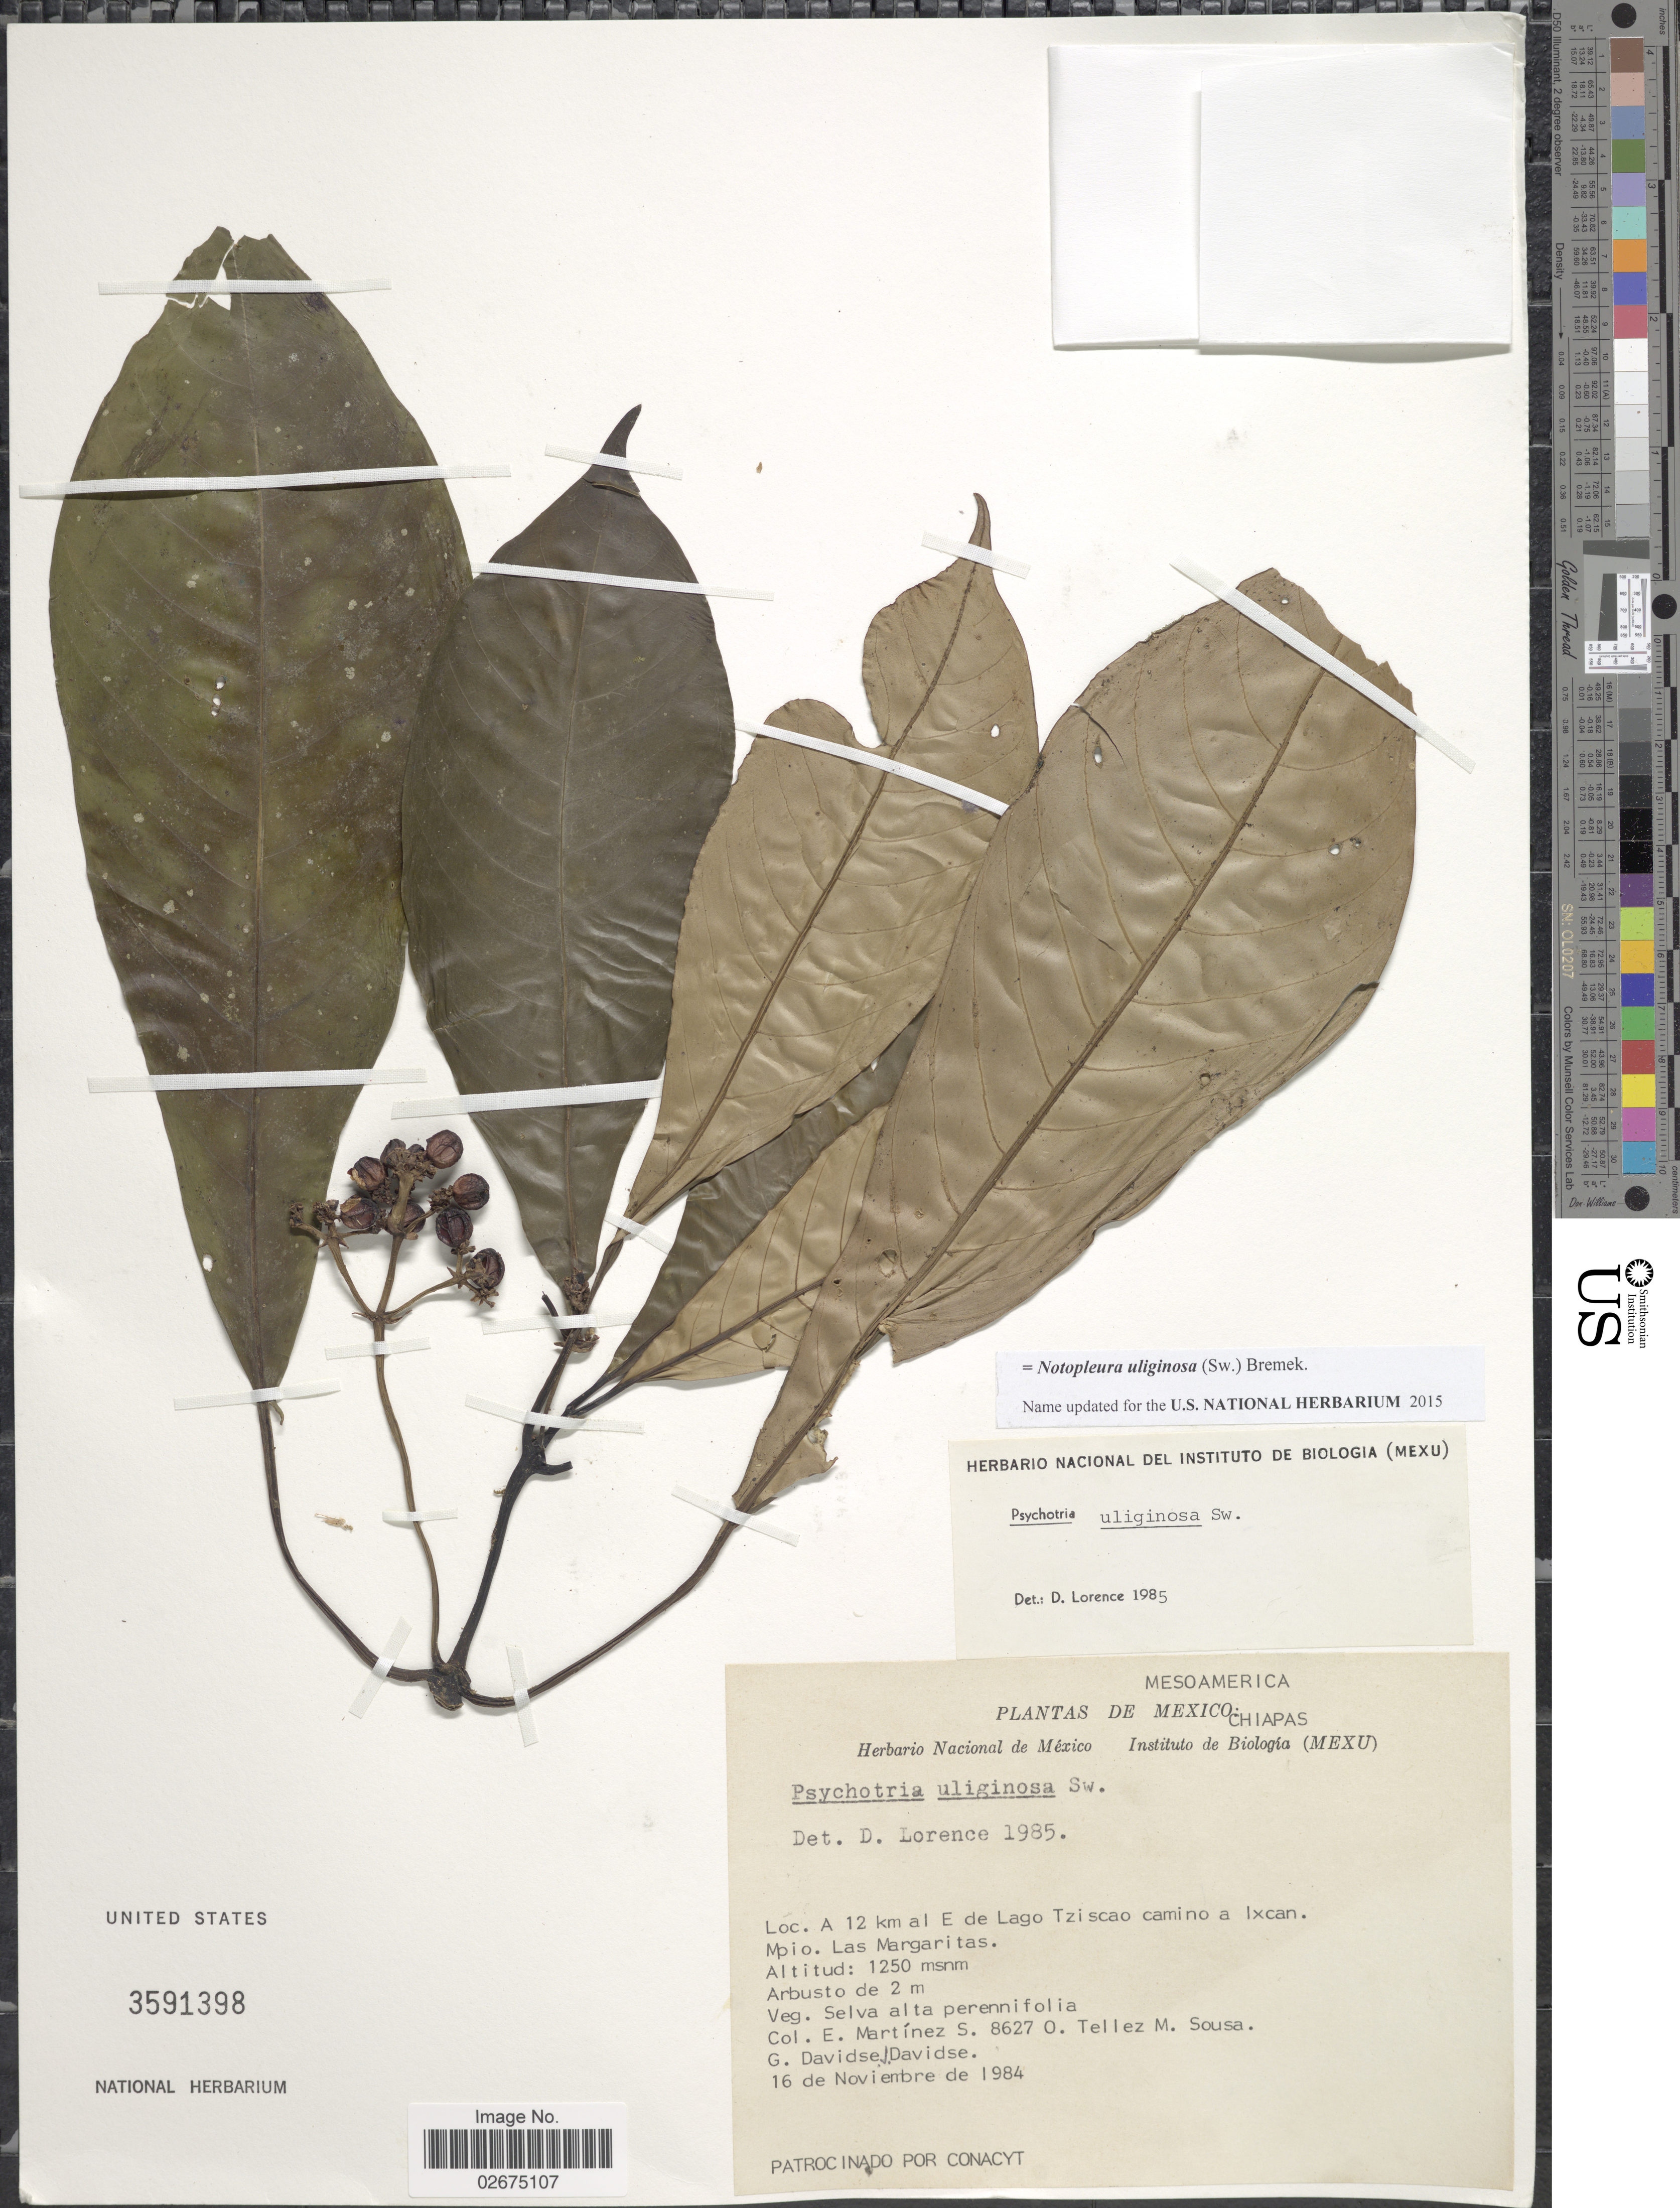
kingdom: Plantae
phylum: Tracheophyta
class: Magnoliopsida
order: Gentianales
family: Rubiaceae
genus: Notopleura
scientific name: Notopleura uliginosa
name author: (Sw.) Bremek.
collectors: E. M. Martínez S., M. Sousa, G. Davidse, J. Davidse & O. Tellez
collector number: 8627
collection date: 1984-11-16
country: Mexico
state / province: Chiapas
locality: A 12 km al E de Lago Tziscao camino a Ixcan. Mpio. Las Margaritas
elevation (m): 1250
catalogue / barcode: US 3591398